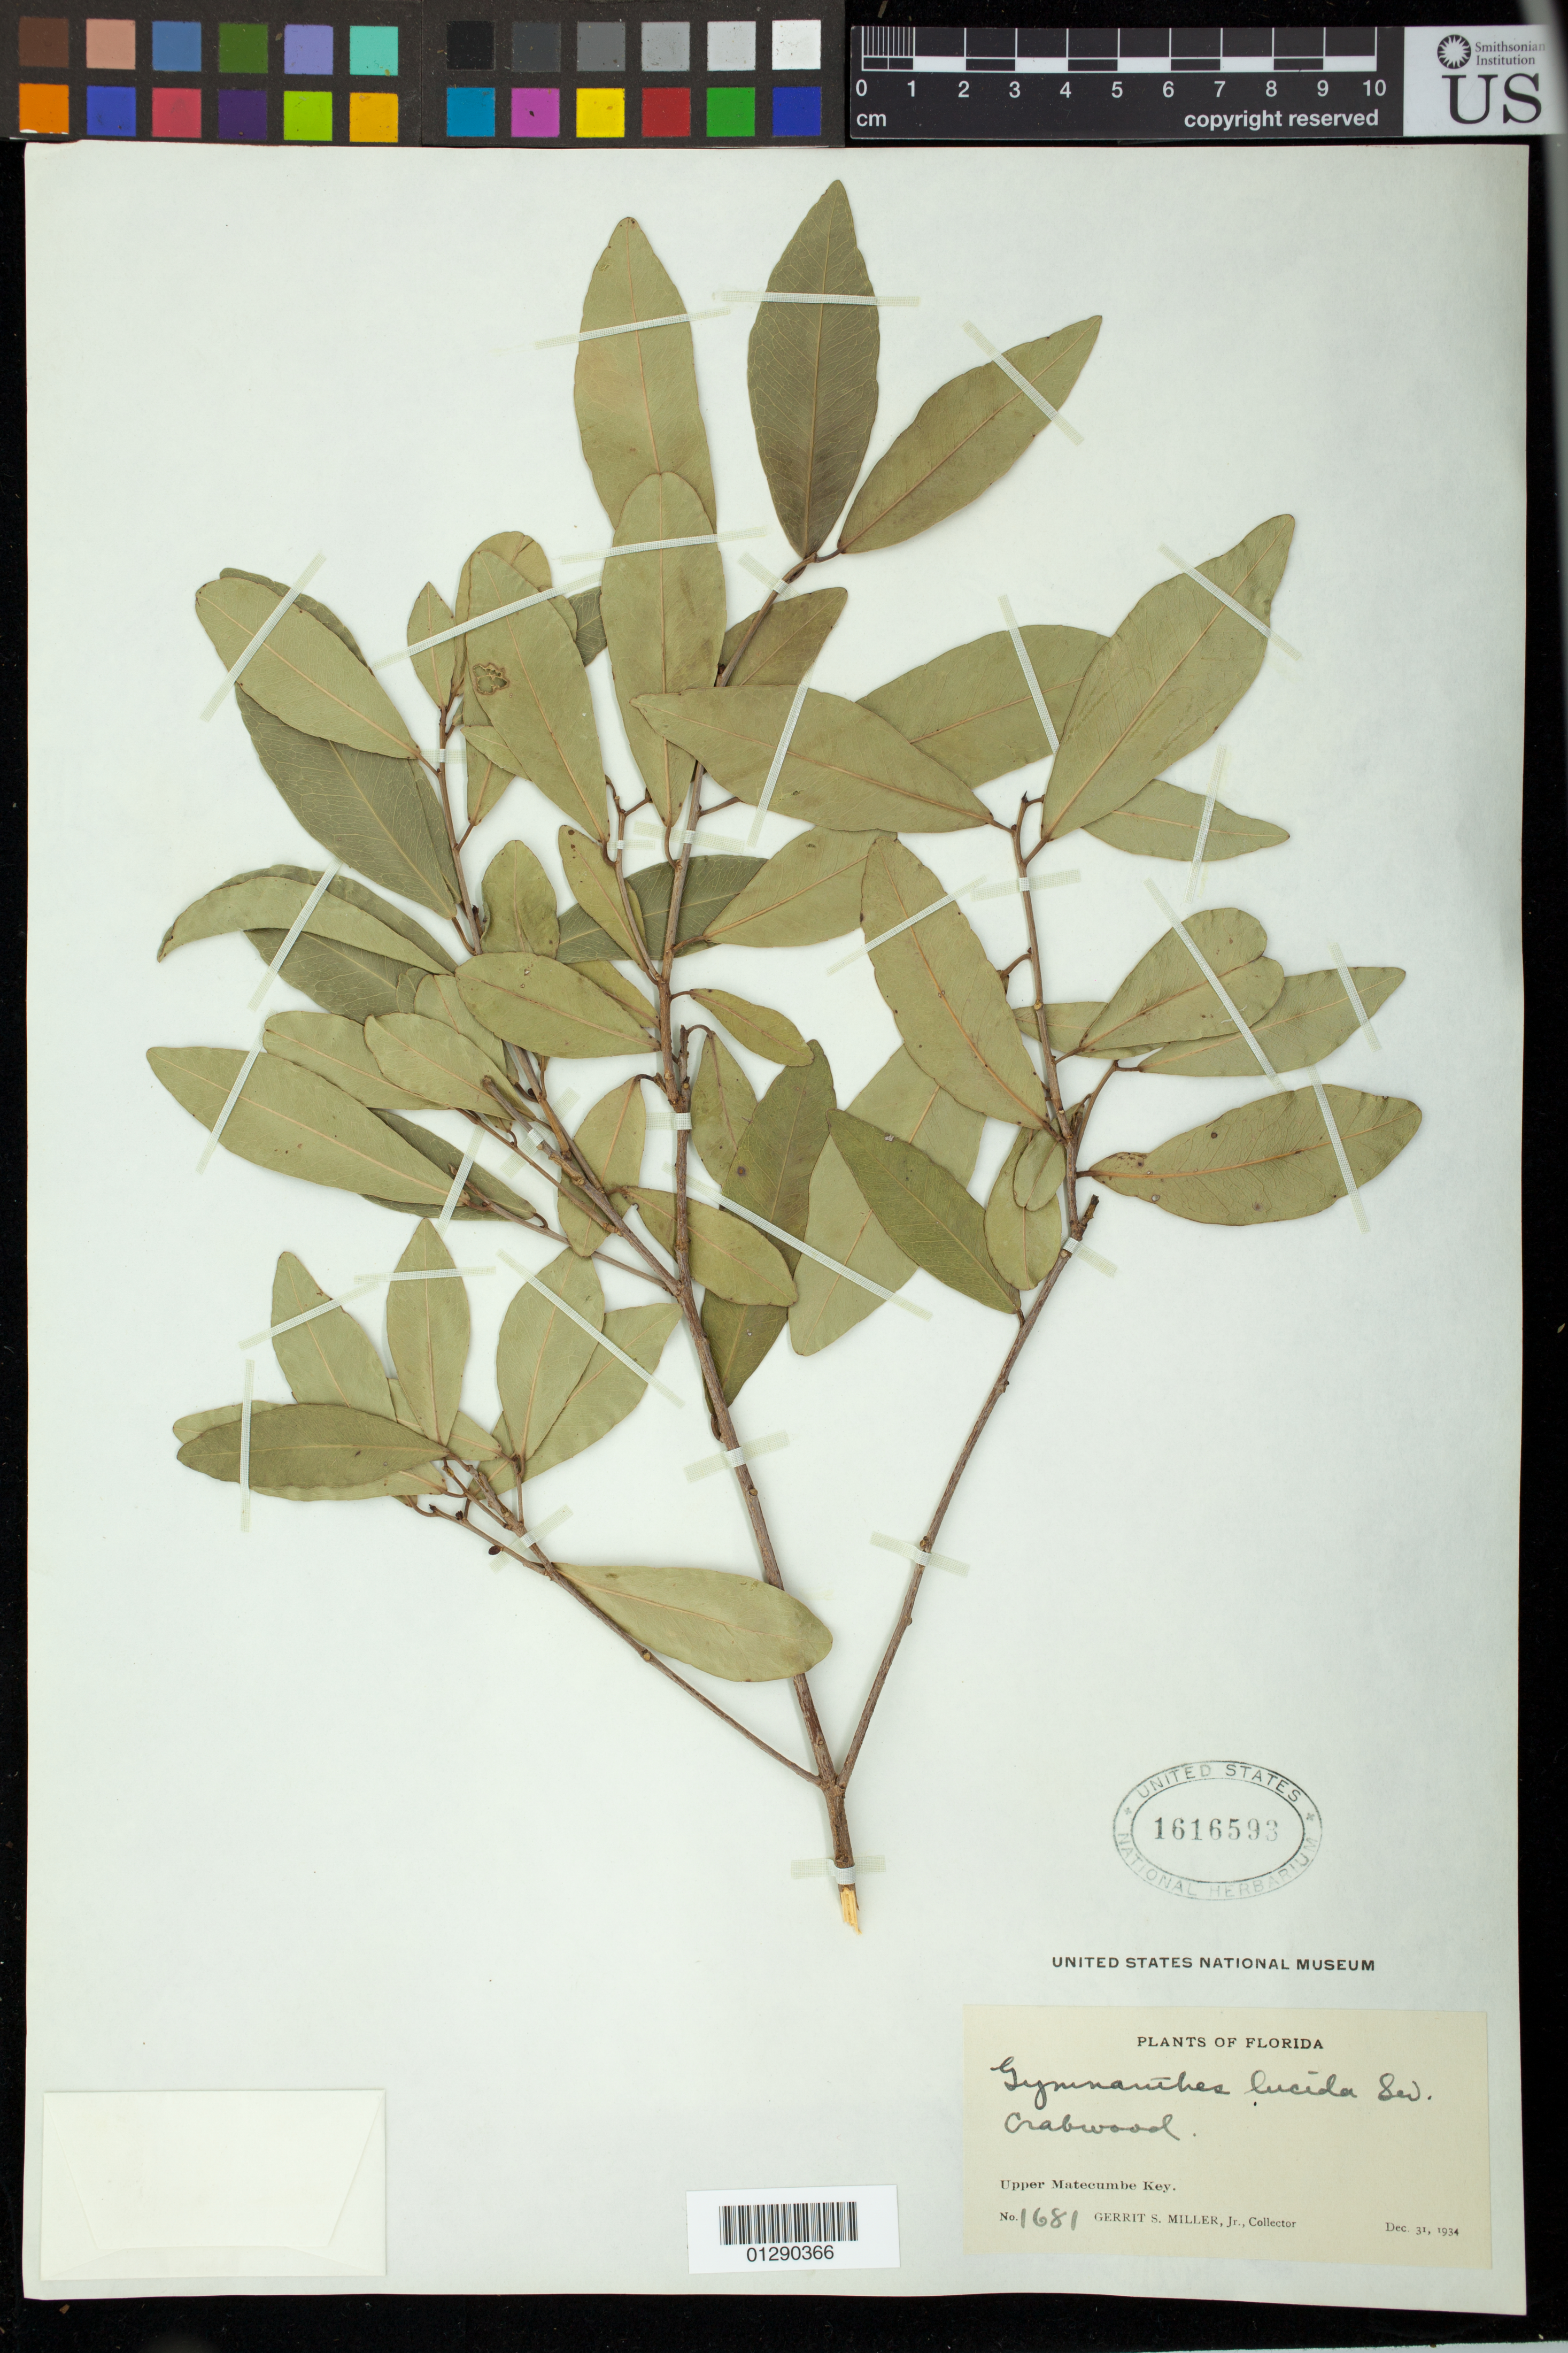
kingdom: Plantae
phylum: Tracheophyta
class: Magnoliopsida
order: Malpighiales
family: Euphorbiaceae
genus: Gymnanthes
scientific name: Gymnanthes lucida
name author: Sw.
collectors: G. S. Miller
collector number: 1681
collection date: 1934-12-31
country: United States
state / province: Florida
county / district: Monroe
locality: Upper Matecumbe Key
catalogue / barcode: US 1616593